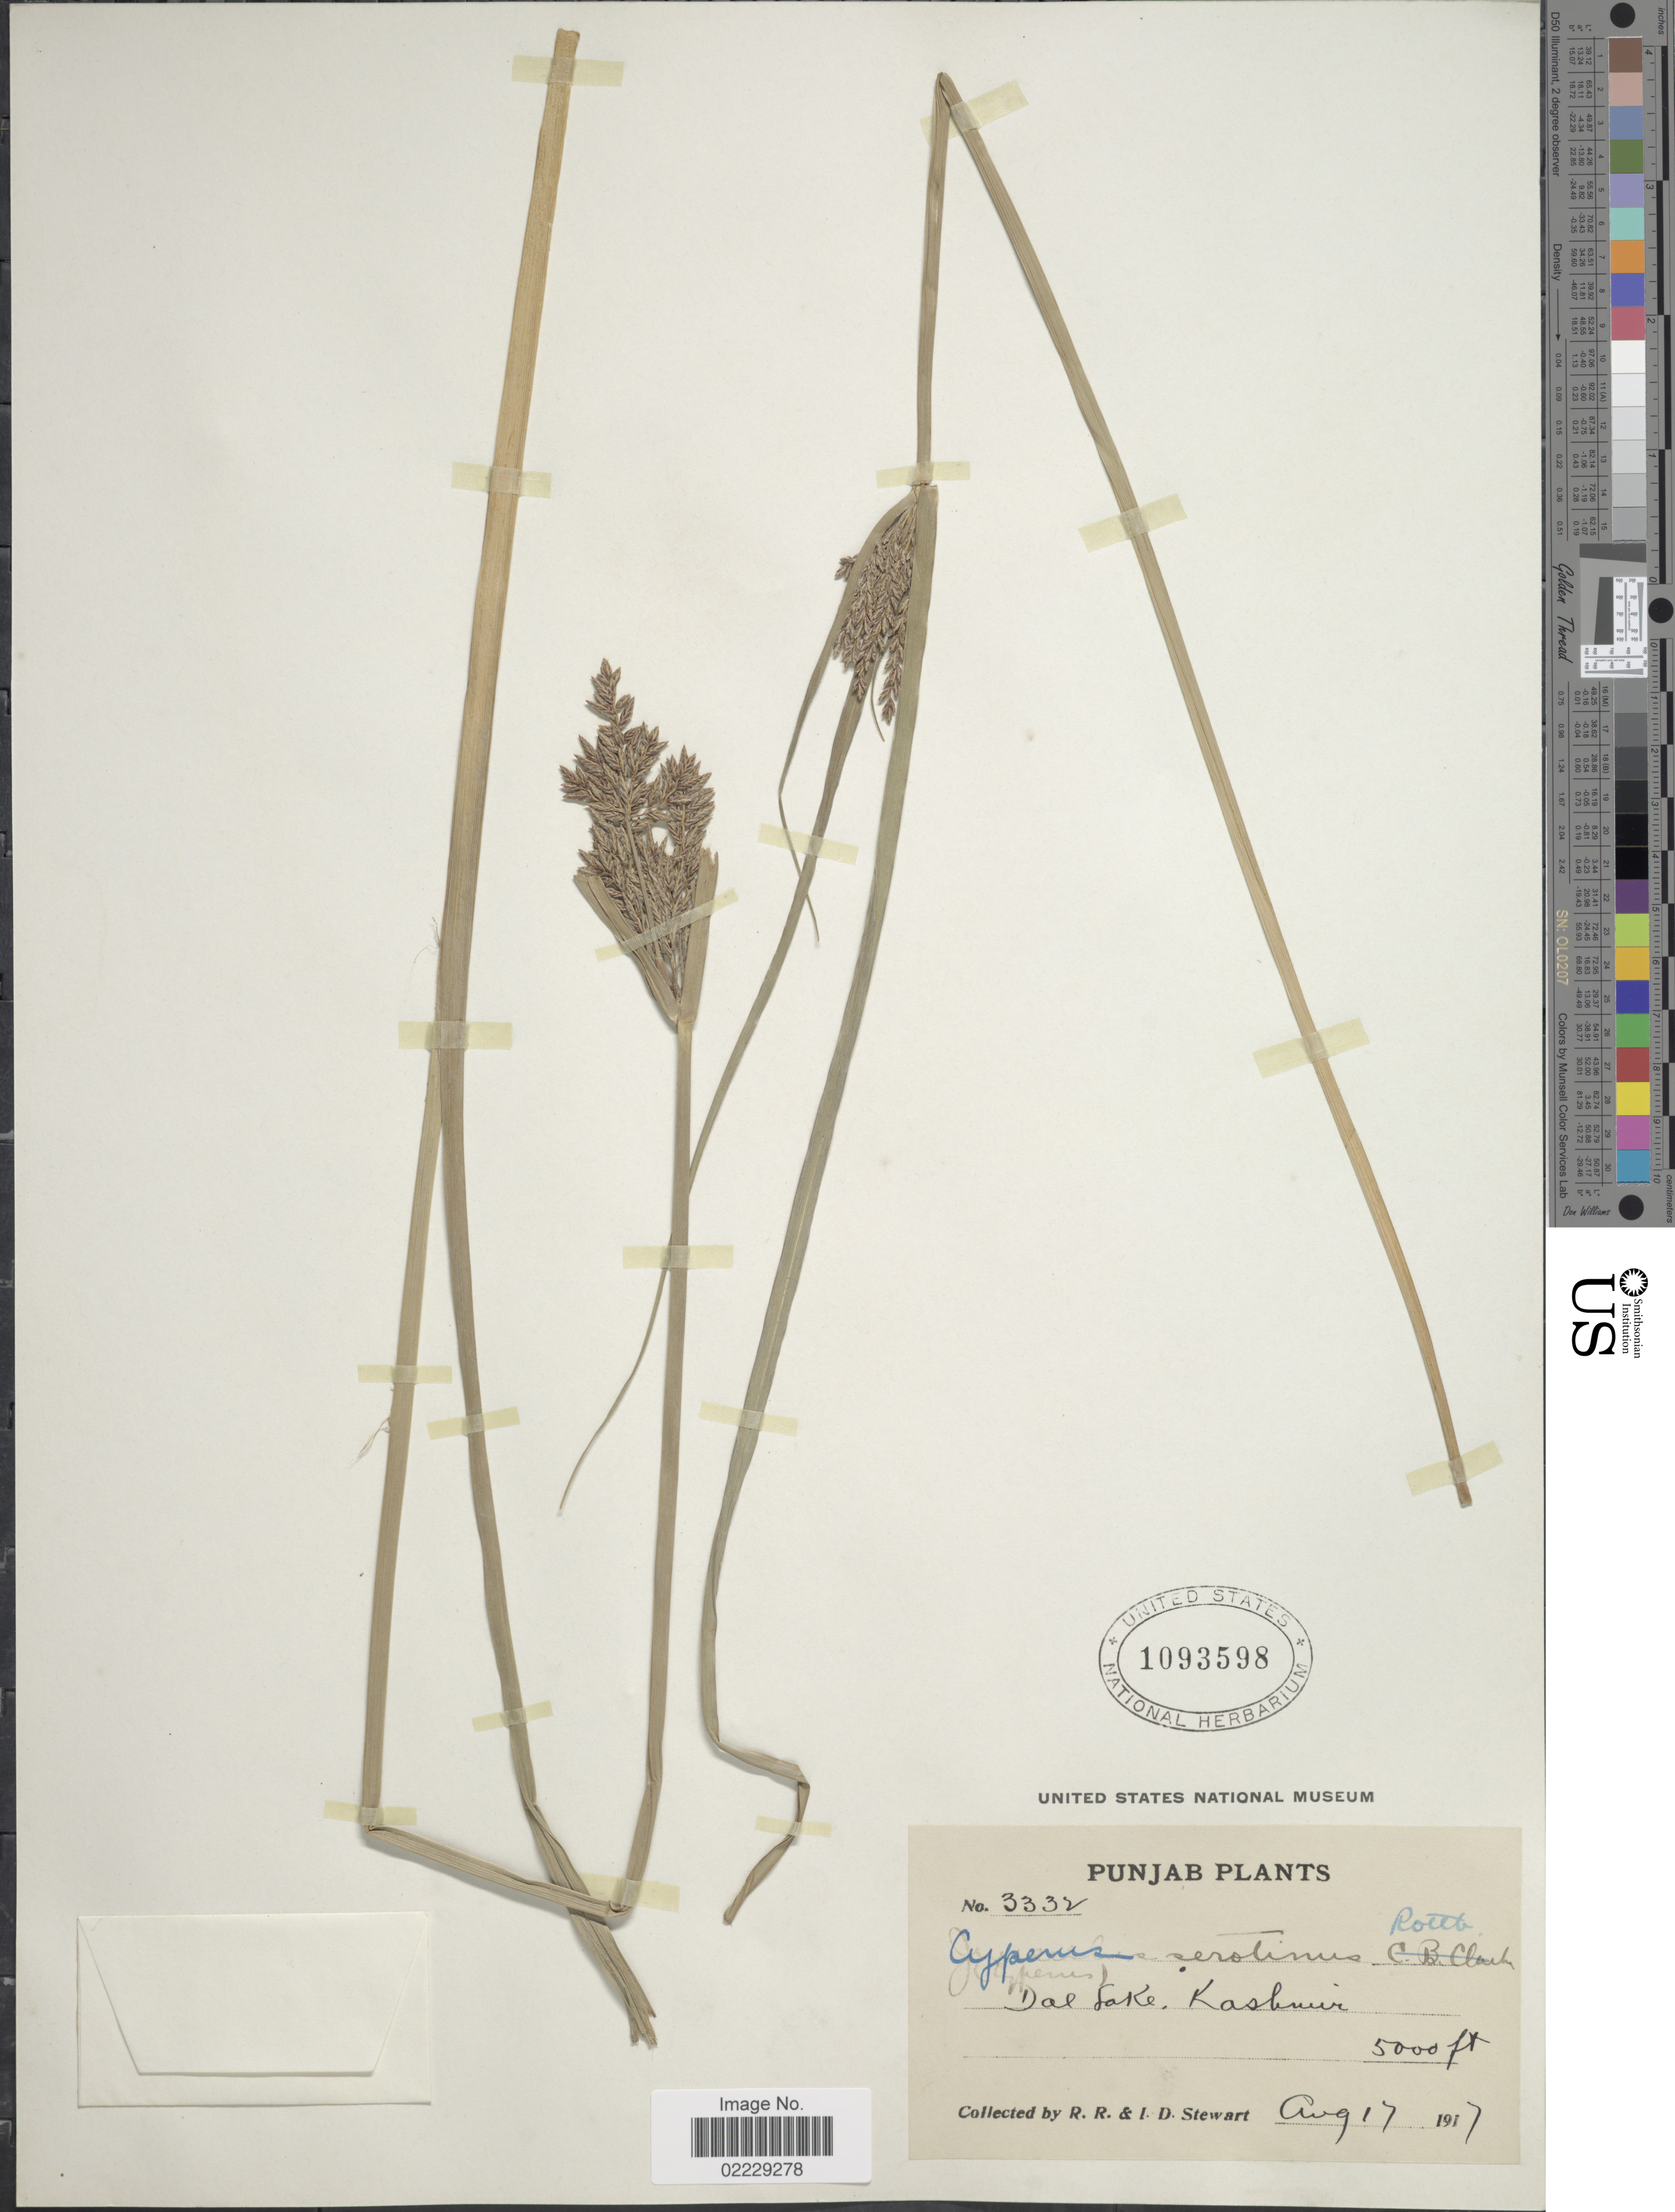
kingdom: Plantae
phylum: Tracheophyta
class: Liliopsida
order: Poales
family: Cyperaceae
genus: Cyperus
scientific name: Cyperus serotinus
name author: Rottb.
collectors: R. R. Stewart & I. Stewart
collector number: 3332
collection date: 1917-08-17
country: India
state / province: Jammu and Kashmir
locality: Dal Lake, Kashmir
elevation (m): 1524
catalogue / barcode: US 1093598